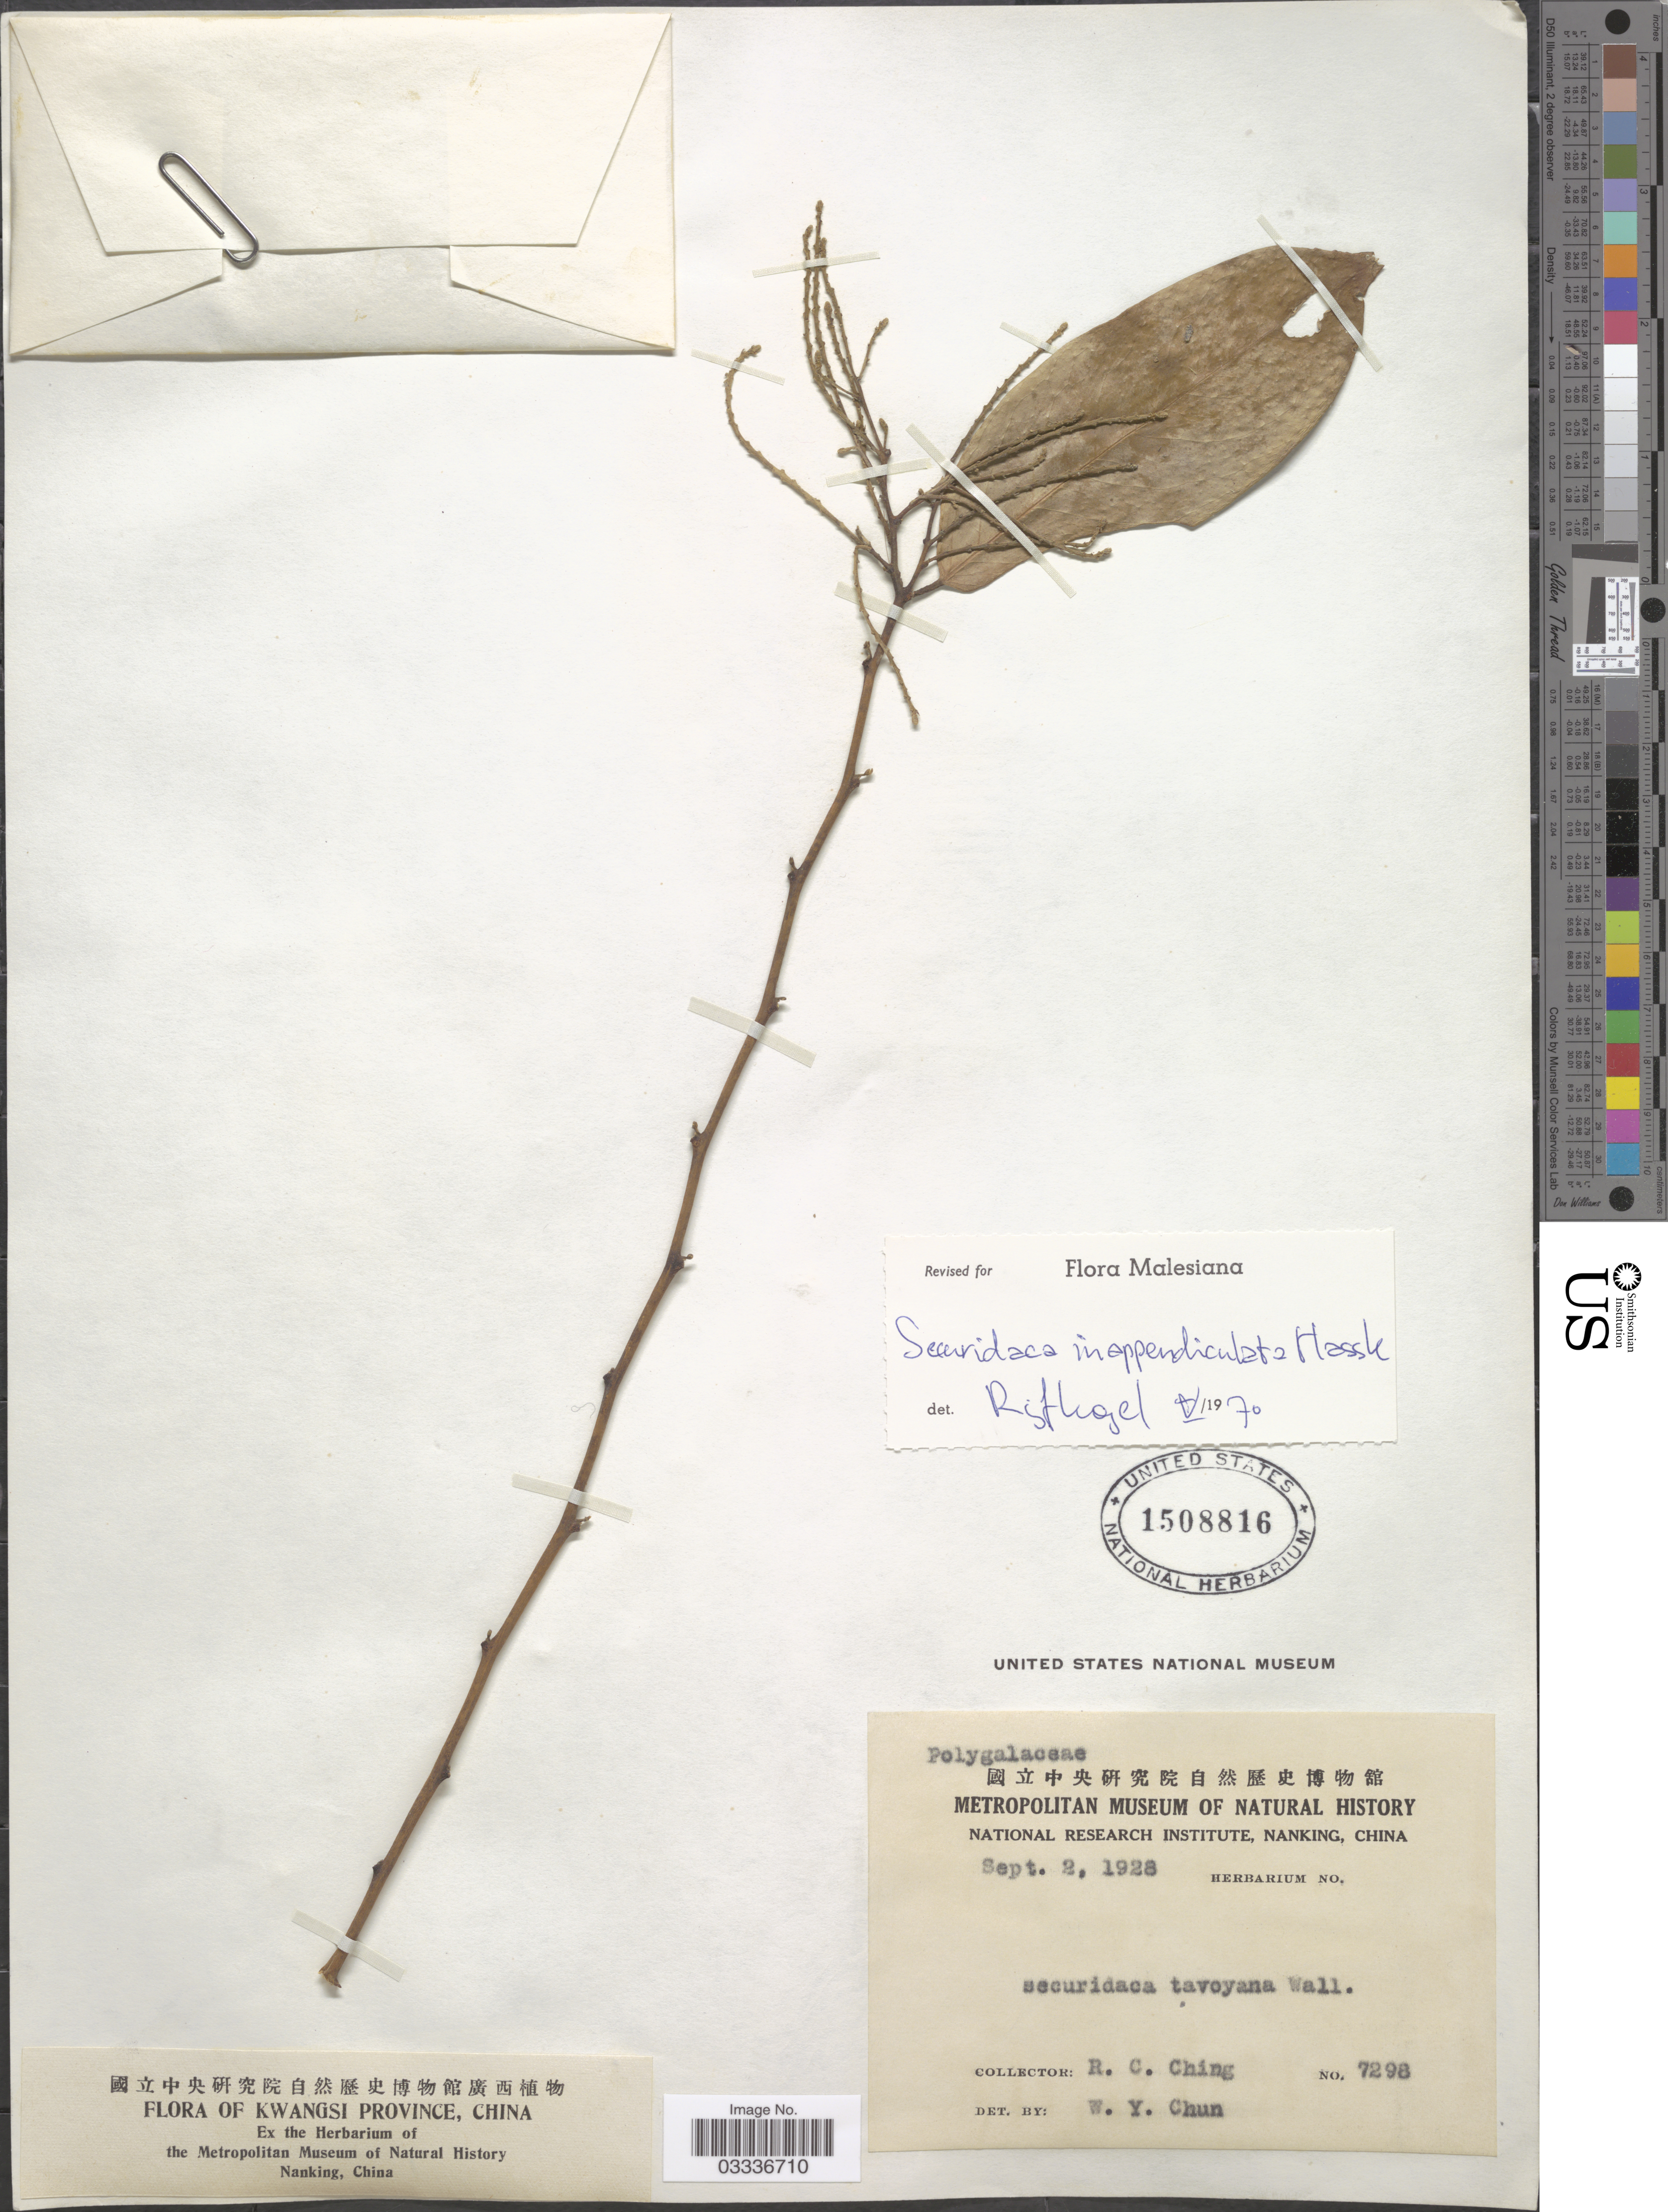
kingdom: Plantae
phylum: Tracheophyta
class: Magnoliopsida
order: Fabales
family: Polygalaceae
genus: Securidaca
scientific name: Securidaca inappendiculata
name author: Hassk.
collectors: R. C. Ching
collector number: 7298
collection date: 1928-09-02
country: China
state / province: Guangxi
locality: Kwangsi Province.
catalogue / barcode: US 1508816